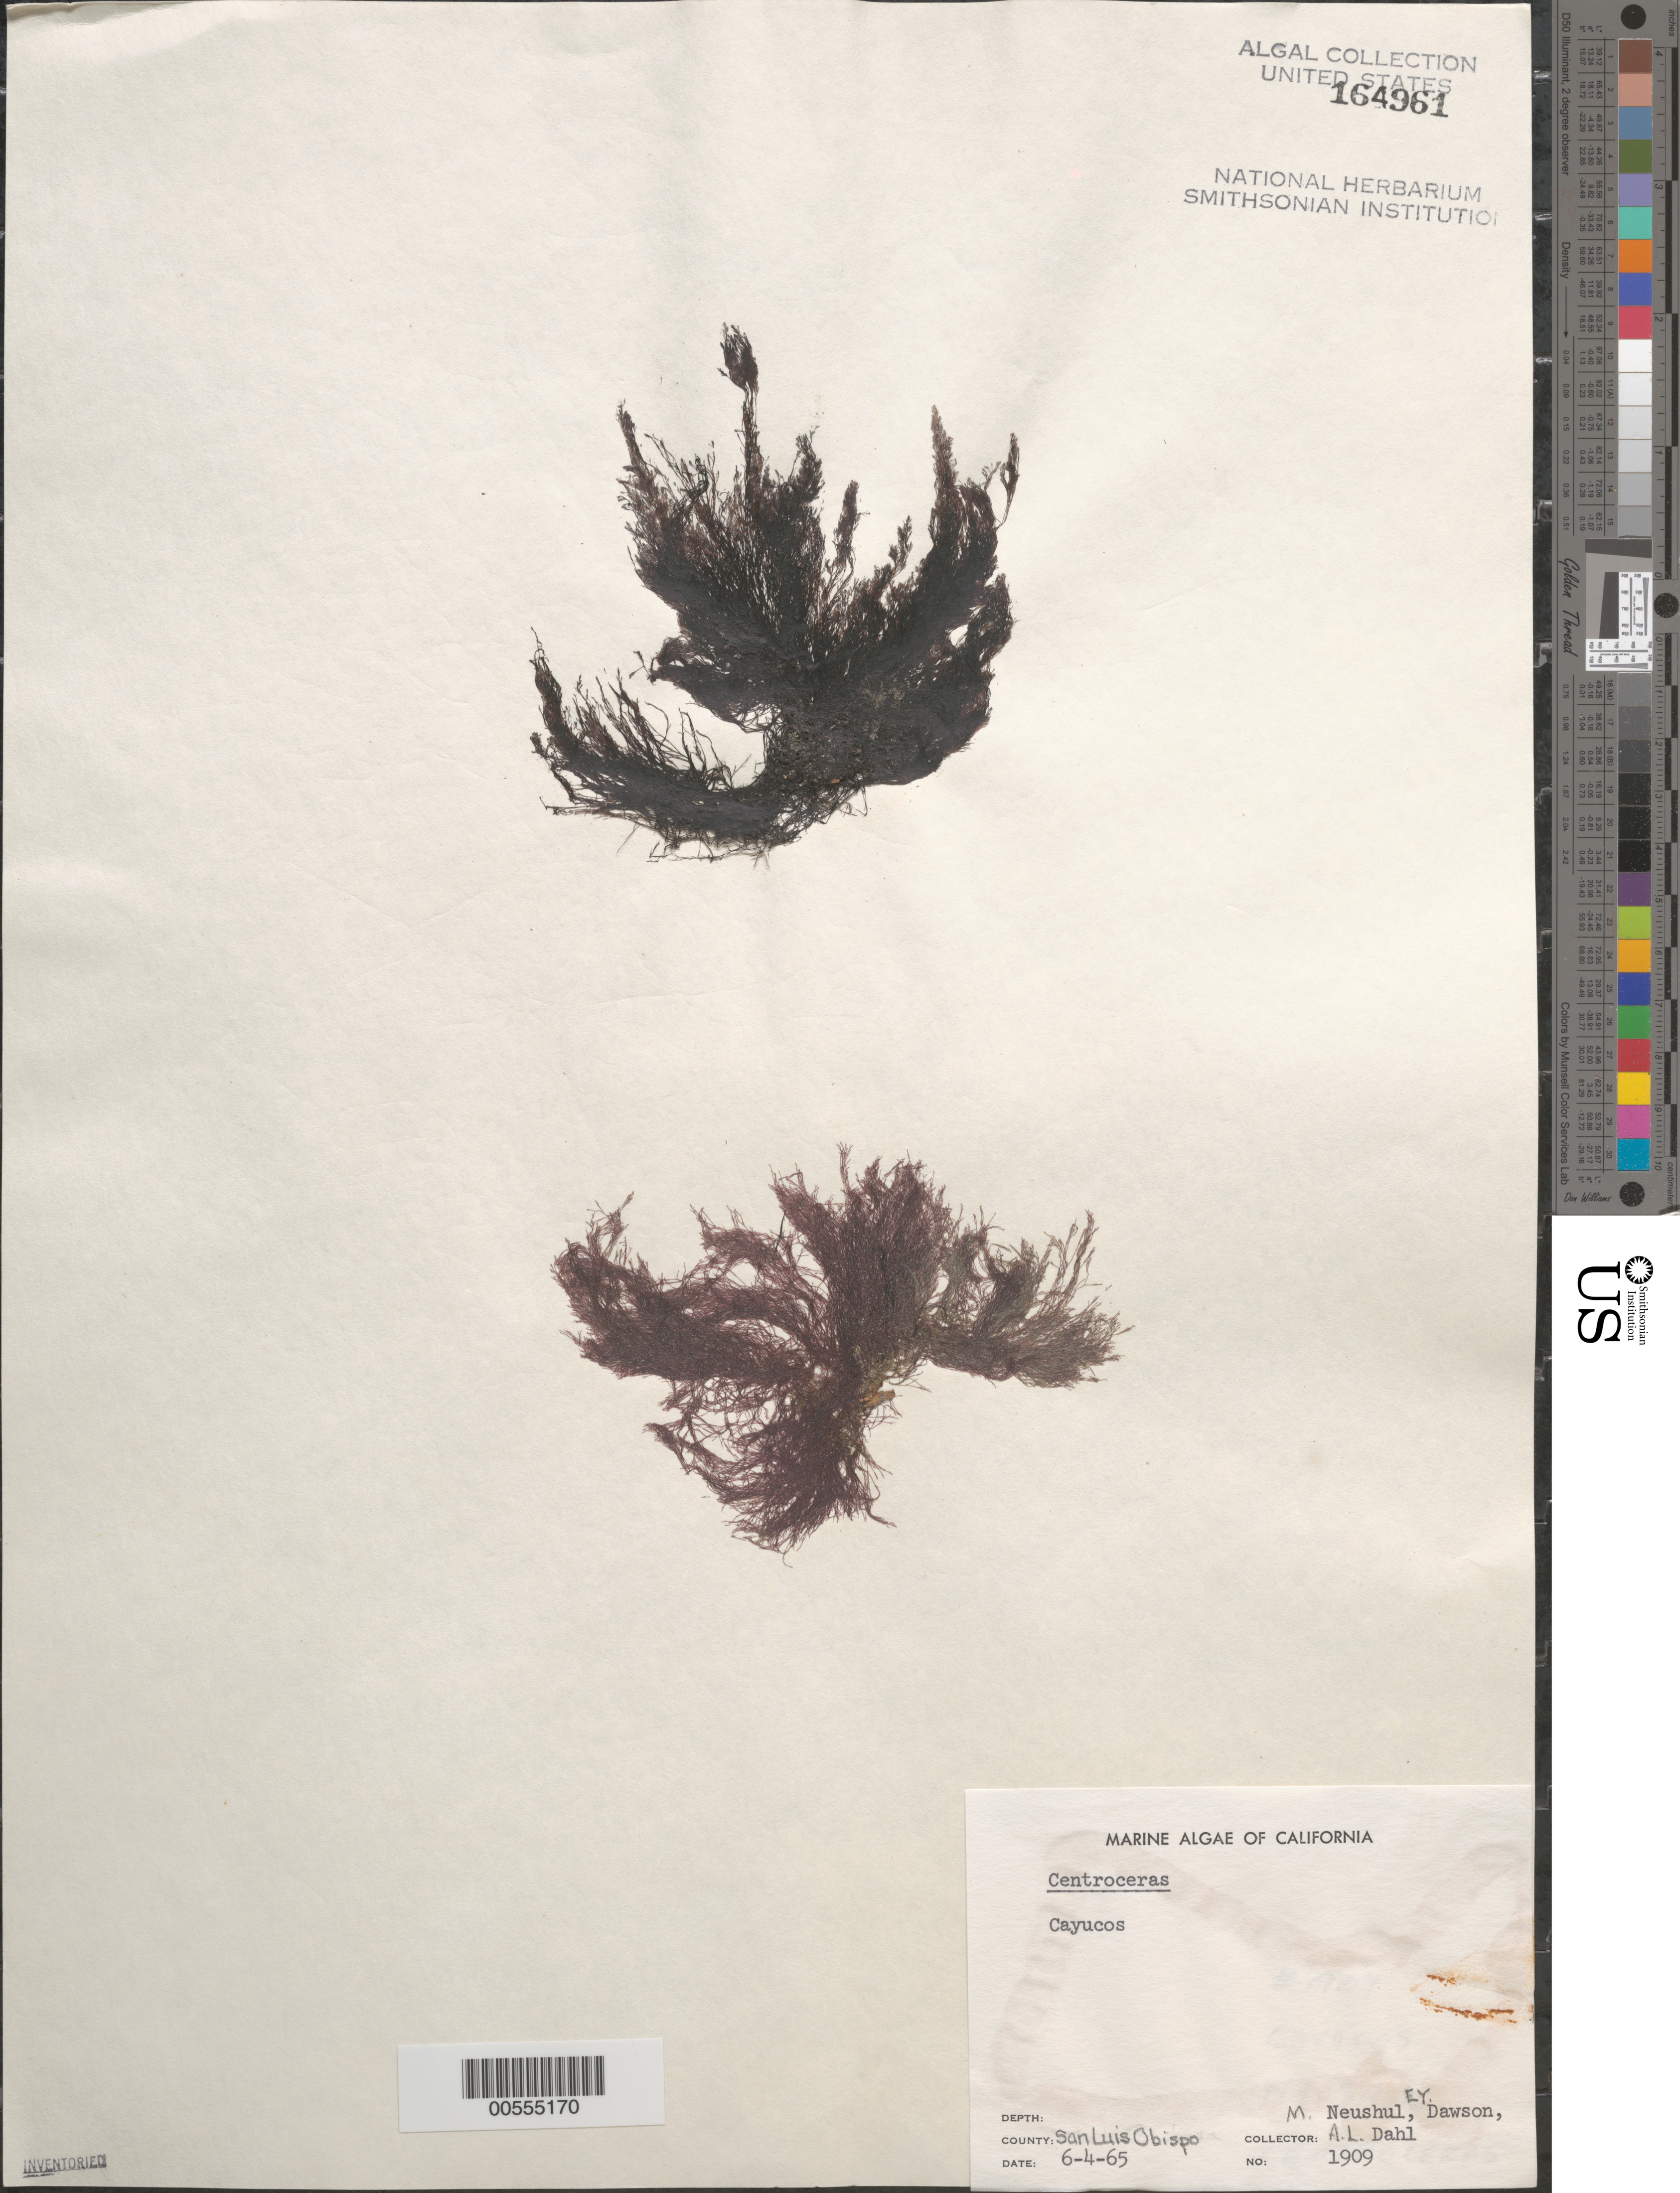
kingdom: Plantae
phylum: Rhodophyta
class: Florideophyceae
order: Ceramiales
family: Ceramiaceae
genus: Centroceras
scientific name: Centroceras sp.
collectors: M. Neushul, E. Y. Dawson & A. Dahl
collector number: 1909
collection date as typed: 04 Jun 1965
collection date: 1965-06-04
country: United States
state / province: California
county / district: San Luis Obispo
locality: Cayucos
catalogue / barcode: US 164961